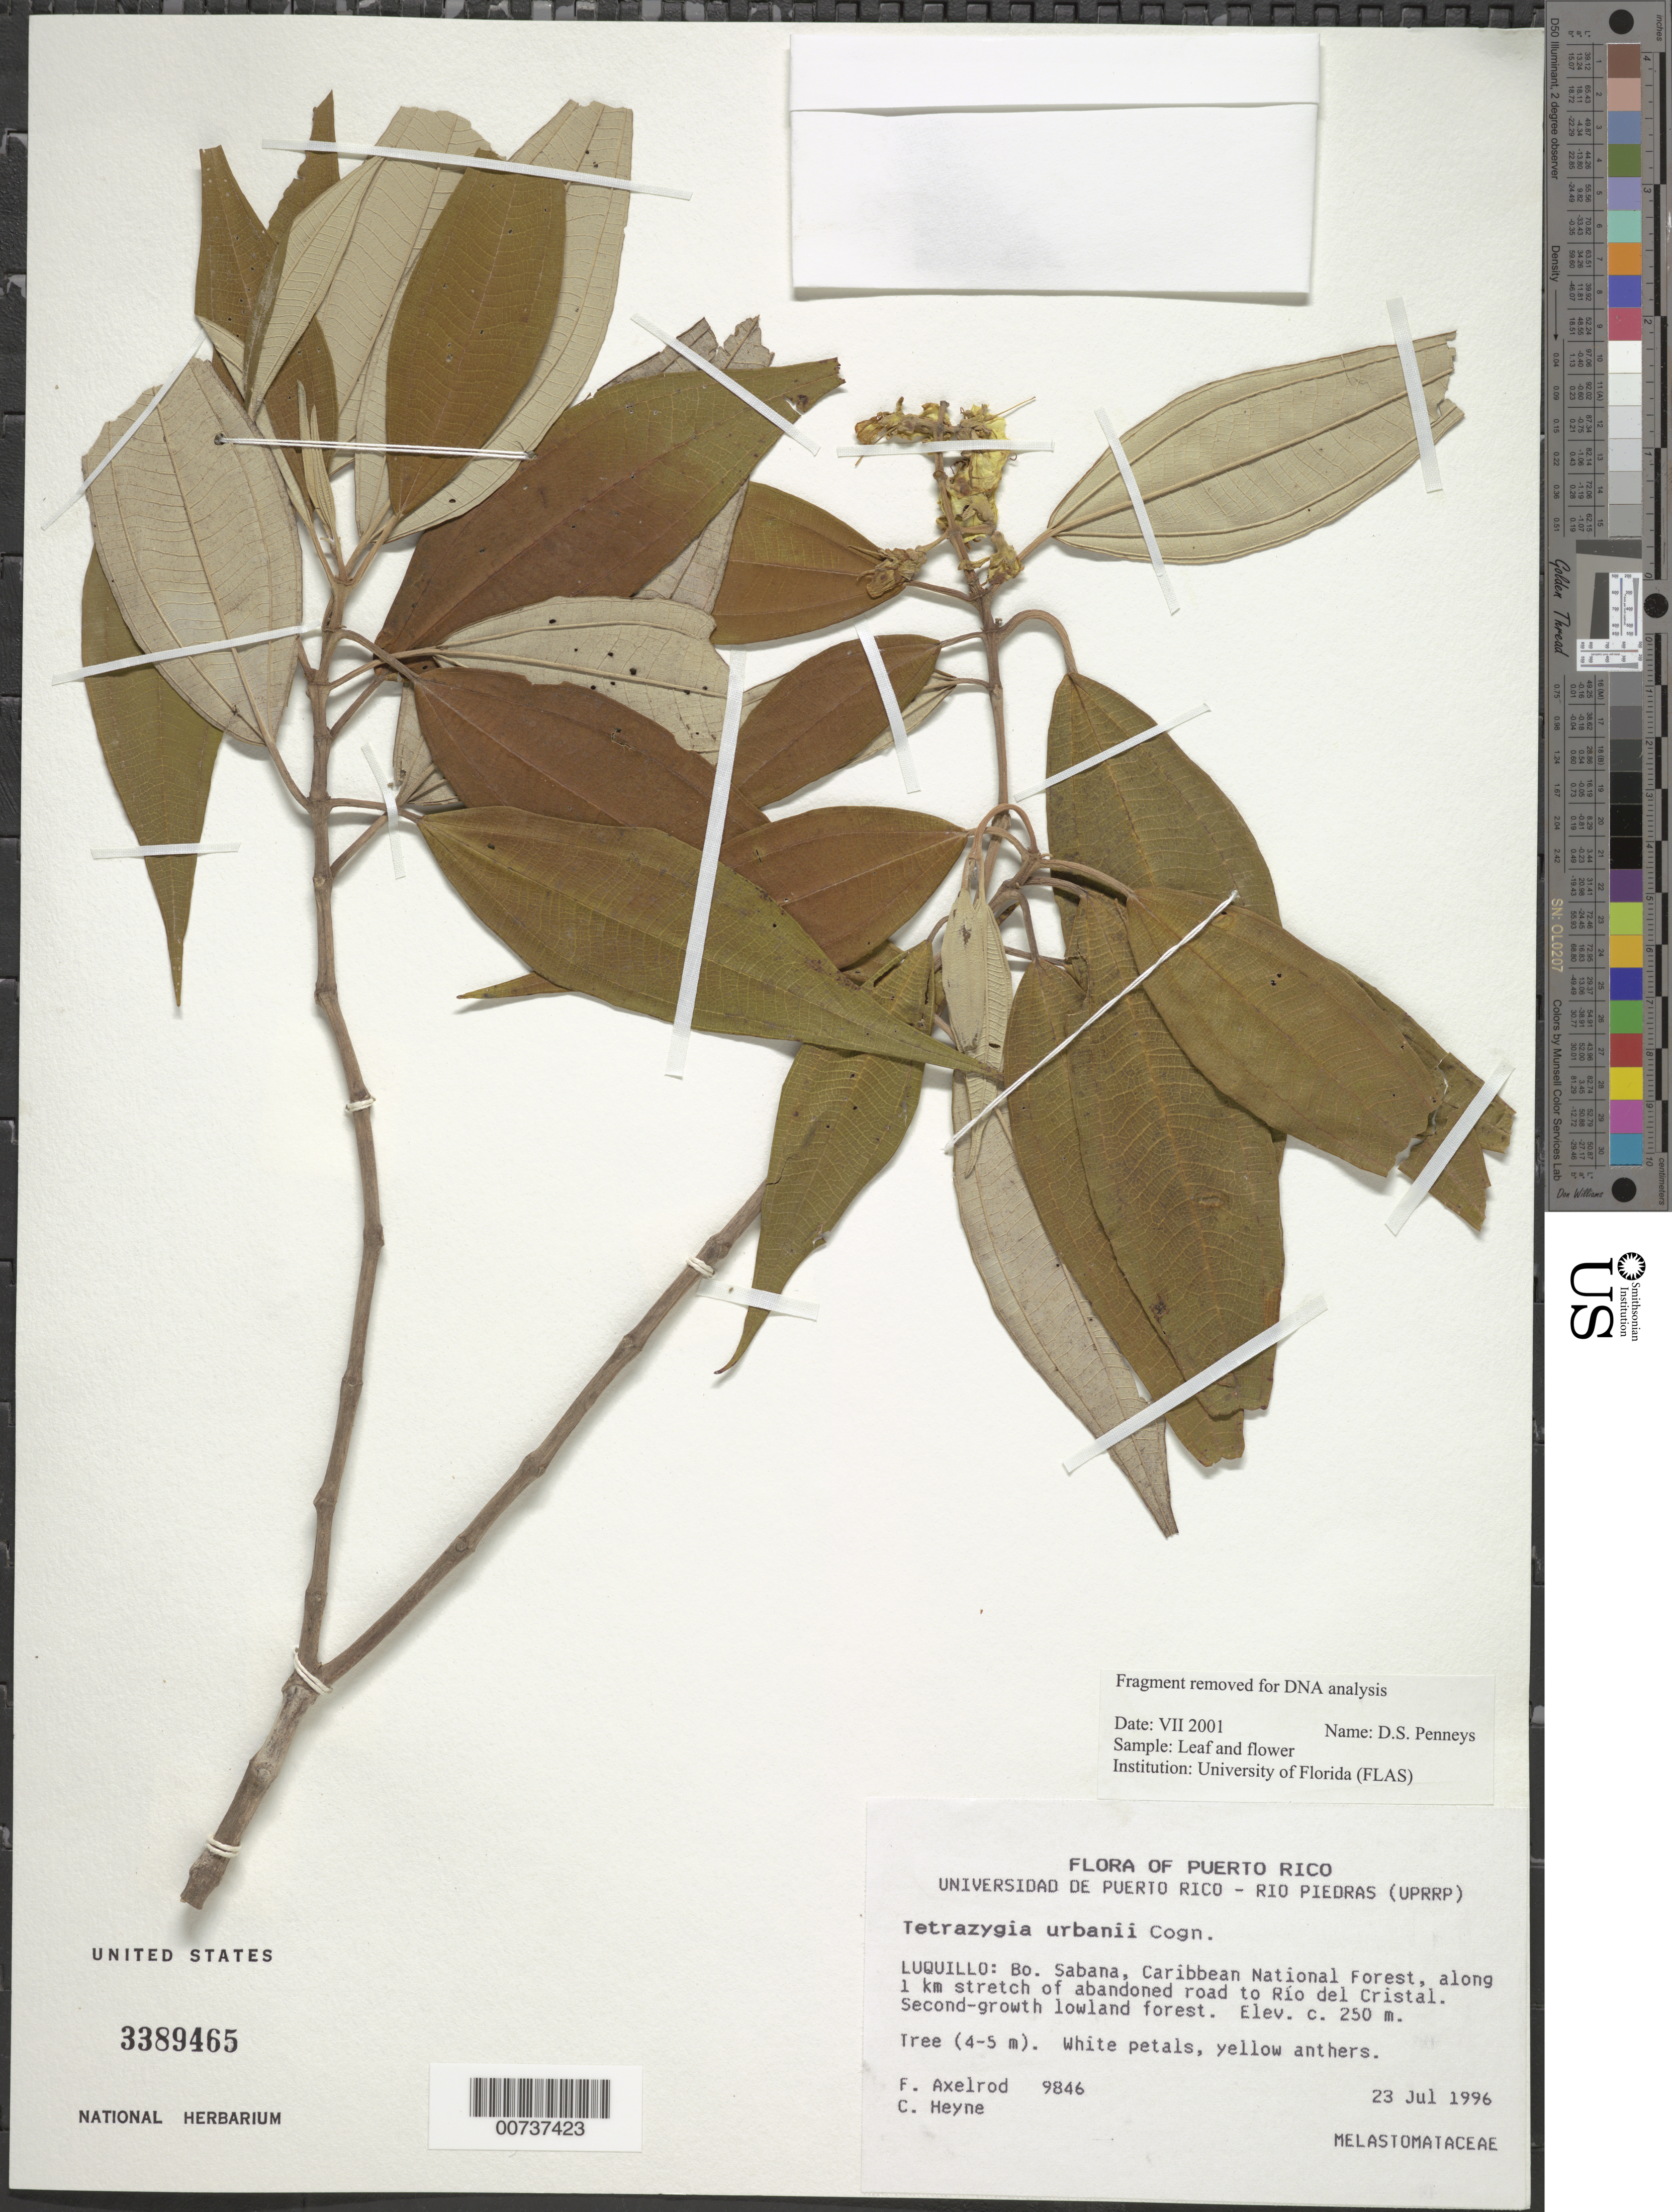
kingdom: Plantae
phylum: Tracheophyta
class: Magnoliopsida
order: Myrtales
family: Melastomataceae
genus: Tetrazygia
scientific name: Tetrazygia urbanii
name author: Cogn.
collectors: F. S. Axelrod & C. Heyne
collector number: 9846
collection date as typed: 23 Jul 1996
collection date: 1996-07-23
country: Puerto Rico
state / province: Luquillo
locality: Luquillo: Barrio Sabana, Caribbean National Forest, along 1 km stretch of abandoned road to Río del Cristal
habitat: Second-growth lowland forest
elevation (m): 250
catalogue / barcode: US 3389465